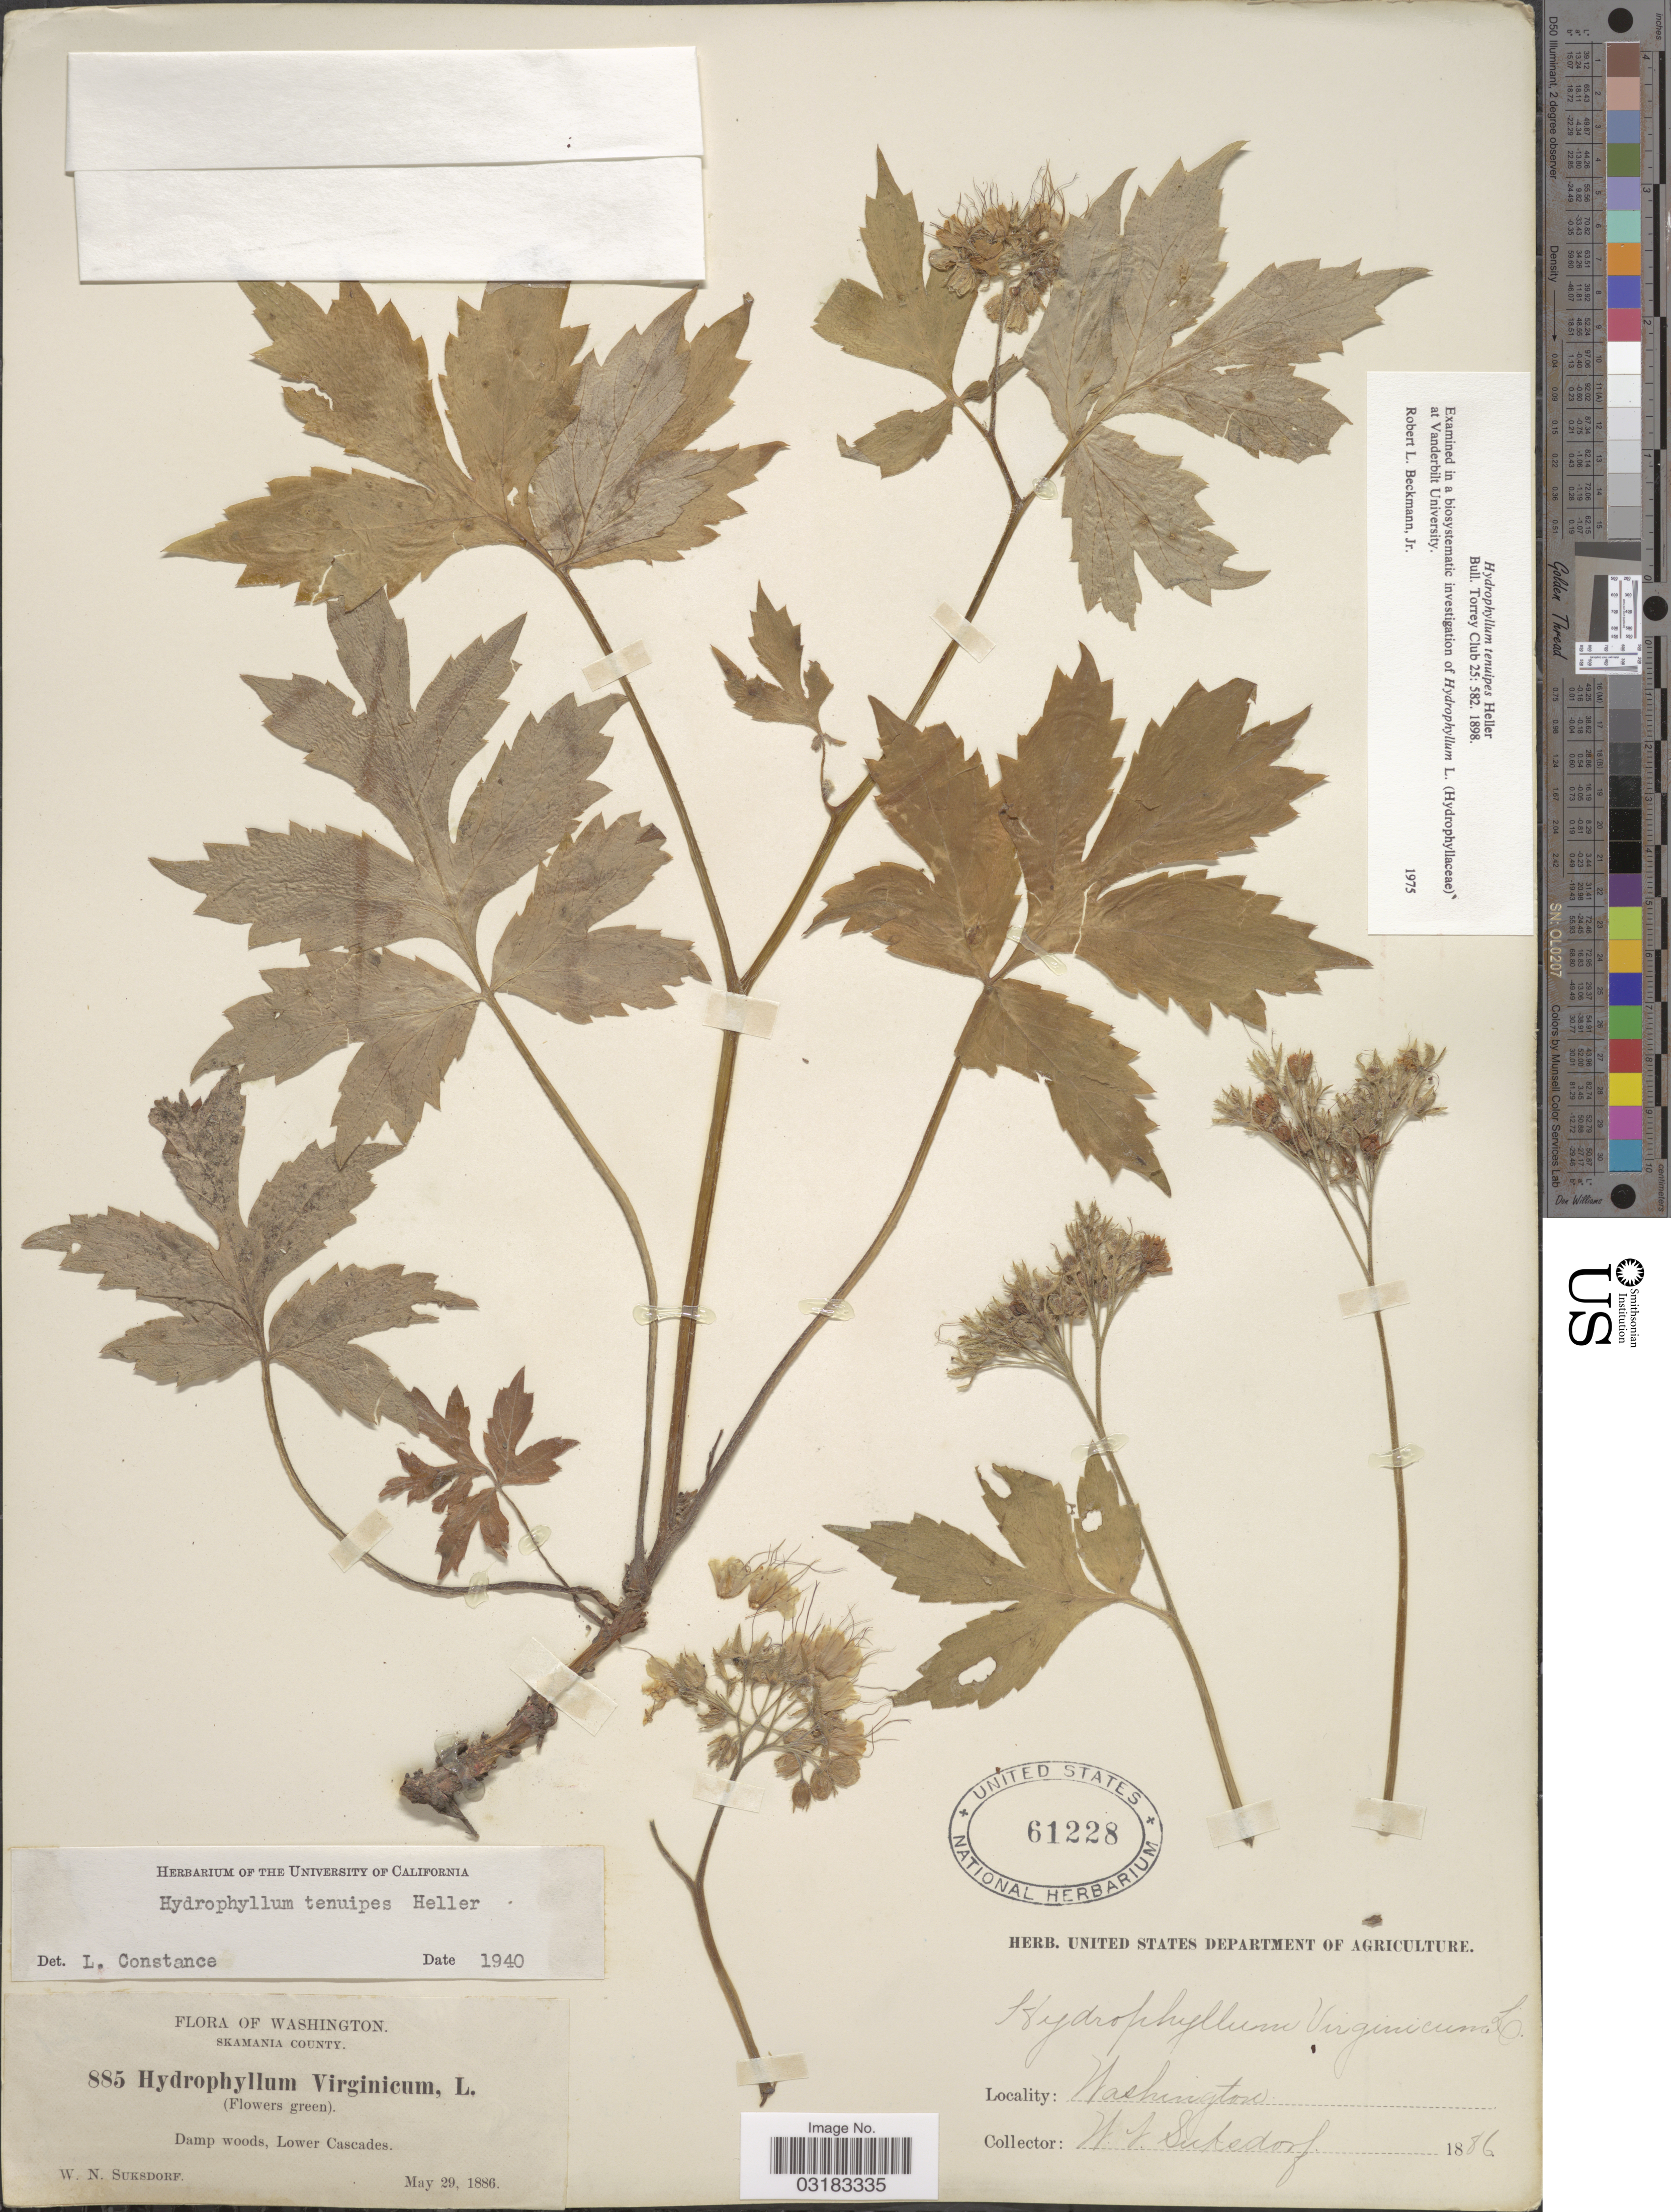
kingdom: Plantae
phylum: Tracheophyta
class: Magnoliopsida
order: Boraginales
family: Hydrophyllaceae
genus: Hydrophyllum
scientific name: Hydrophyllum tenuipes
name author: A. Heller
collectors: W. N. Suksdorf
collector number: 885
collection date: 1886-05-29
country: United States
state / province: Washington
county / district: Skamania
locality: Skamania County. Lower Cascades.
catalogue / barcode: US 61228